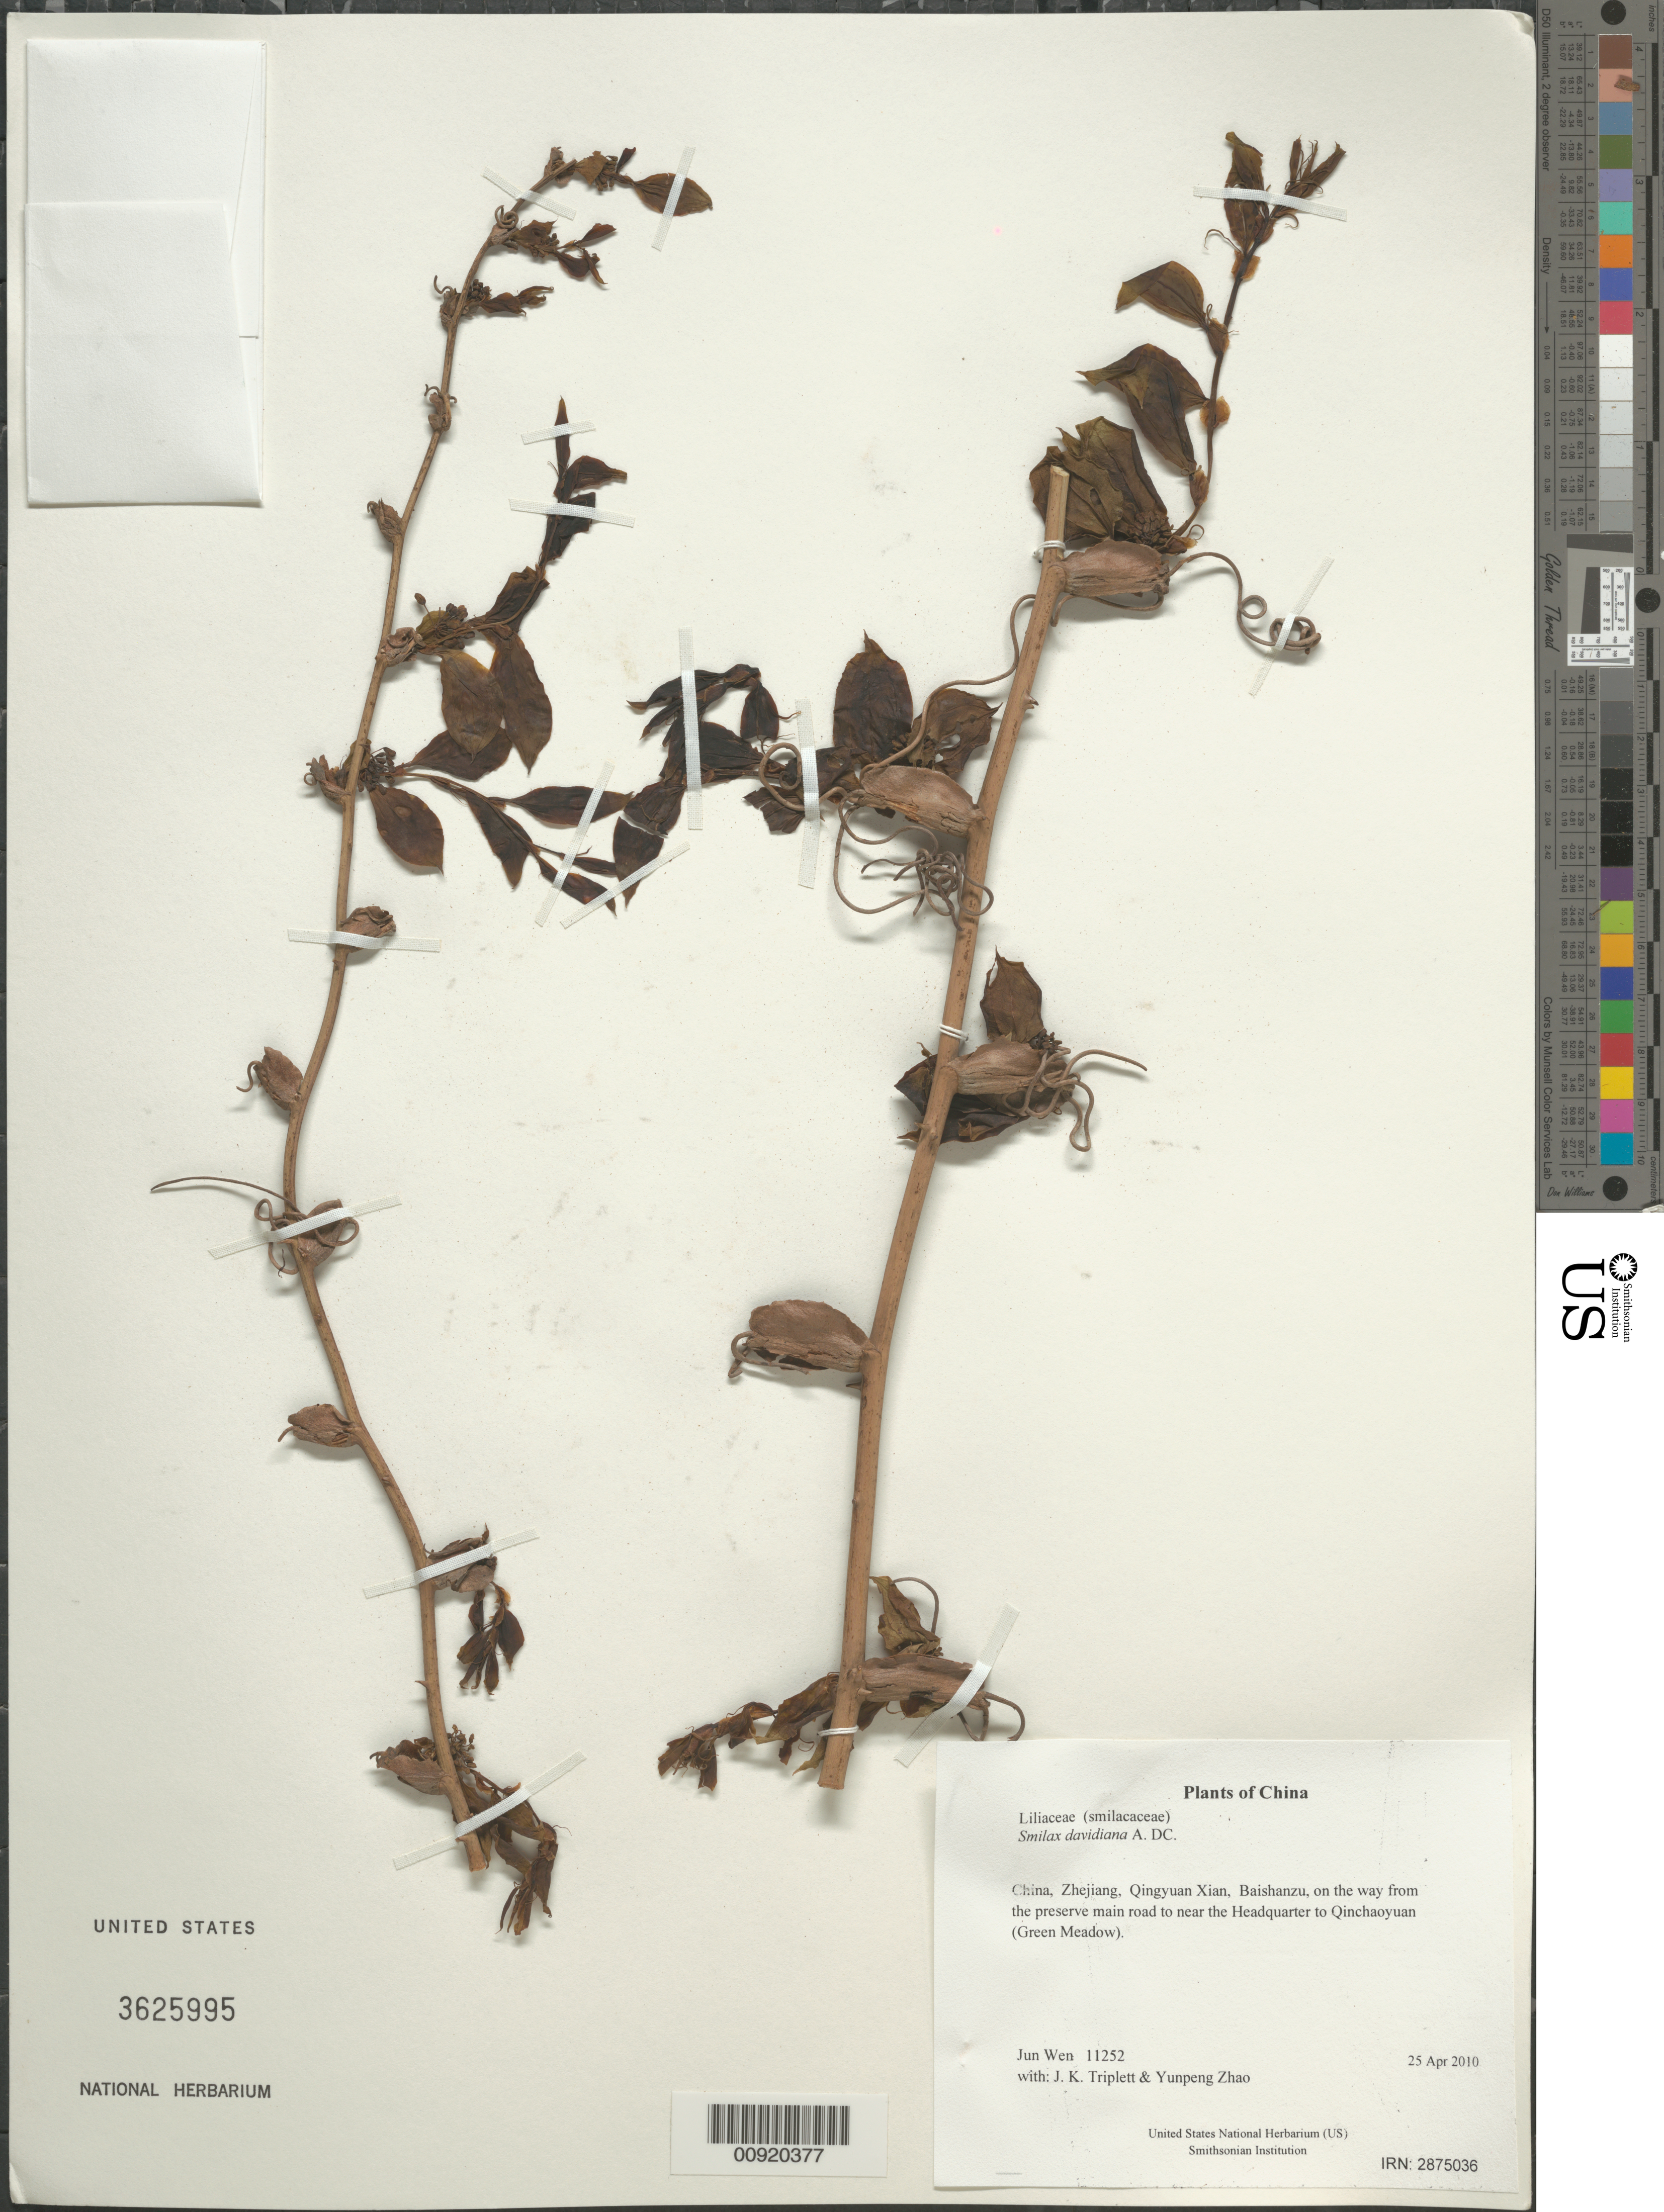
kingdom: Plantae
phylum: Tracheophyta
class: Liliopsida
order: Liliales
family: Smilacaceae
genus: Smilax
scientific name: Smilax davidiana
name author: A. DC.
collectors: J. Wen, J. K. Triplett & Yunpeng Zhao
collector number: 11252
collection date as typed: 25 Apr 2010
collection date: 2010-04-25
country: China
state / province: Zhejiang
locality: Qingyuan Xian, Baishanzu, on the way from the preserve main road to near the Headquarter to Qinchaoyuan (Green Meadow).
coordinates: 27 43.836 N, 119 11.136 E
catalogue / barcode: US 3625995